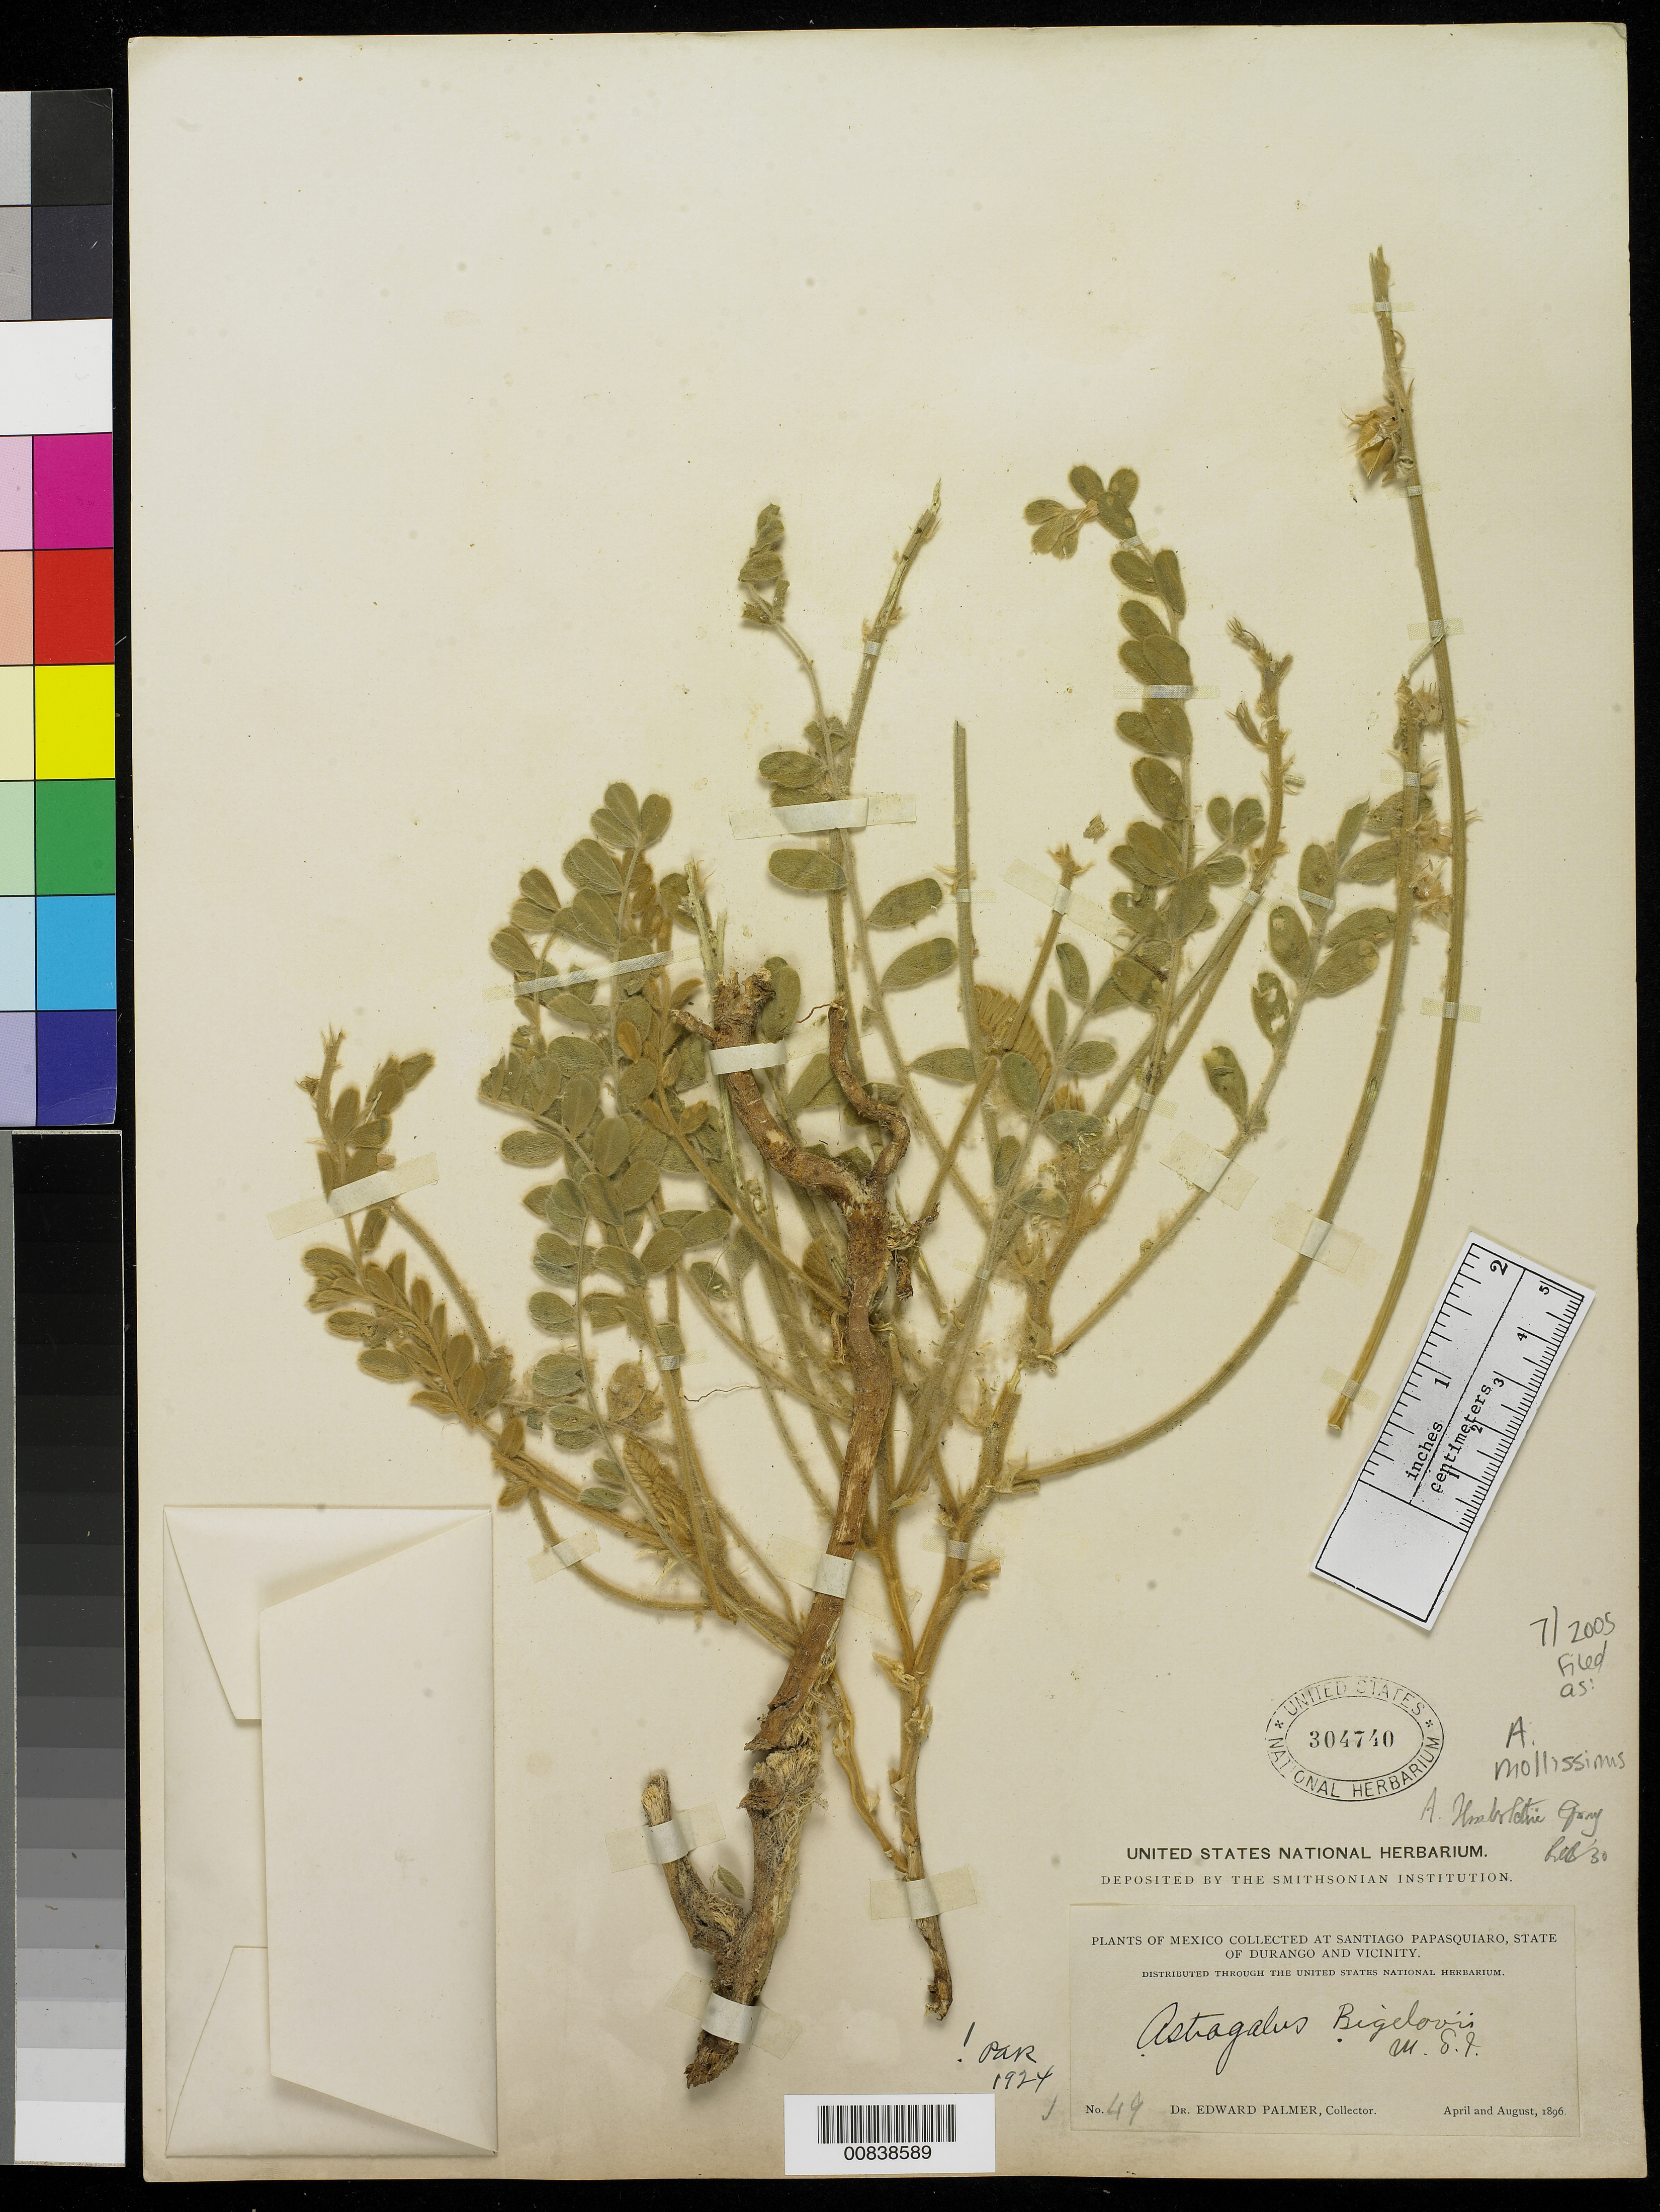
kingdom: Plantae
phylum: Tracheophyta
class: Magnoliopsida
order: Fabales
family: Fabaceae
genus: Astragalus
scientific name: Astragalus mollissimus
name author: Torr.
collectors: E. Palmer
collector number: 49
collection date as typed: Apr 1896 to -- Aug 1896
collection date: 1896-04/1896-08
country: Mexico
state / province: Durango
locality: Santiago Papasquiaro, Durango and vicinity.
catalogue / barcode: US 304740